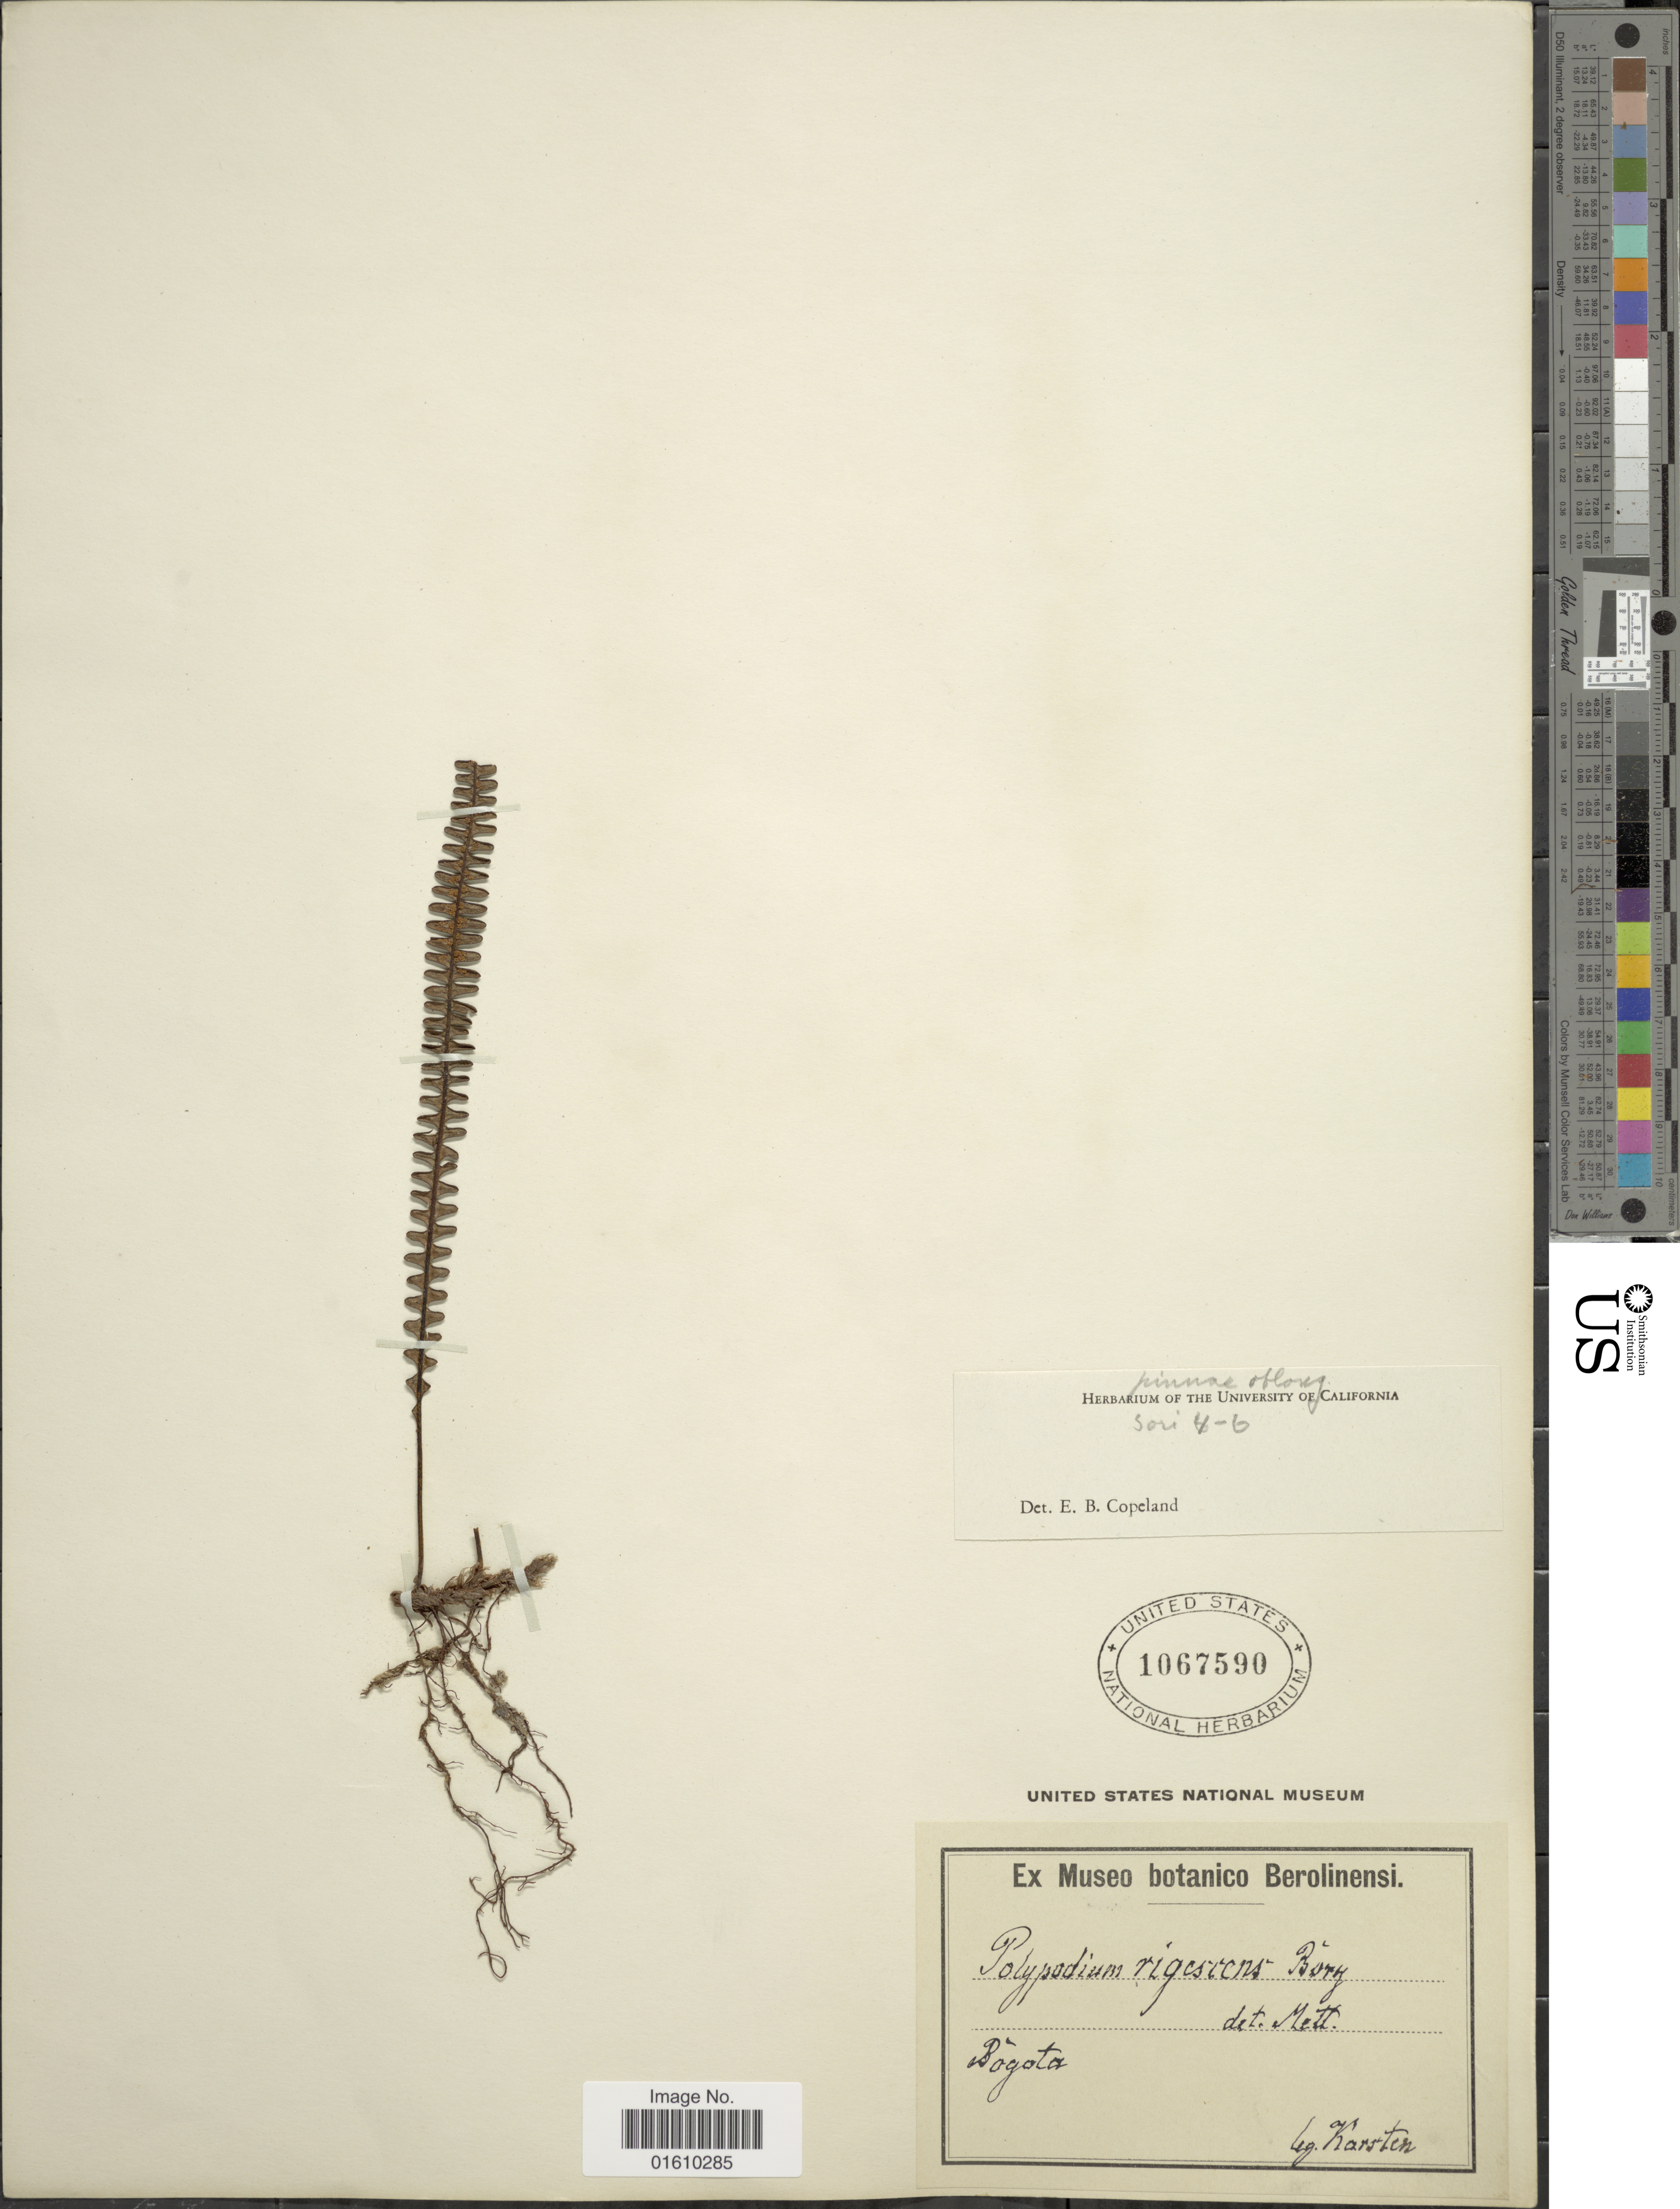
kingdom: Plantae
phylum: Tracheophyta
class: Polypodiopsida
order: Polypodiales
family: Polypodiaceae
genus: Melpomene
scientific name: Melpomene sp.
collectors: -. Karsten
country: Colombia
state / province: Bogota D.C.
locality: Bógota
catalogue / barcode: US 1067590